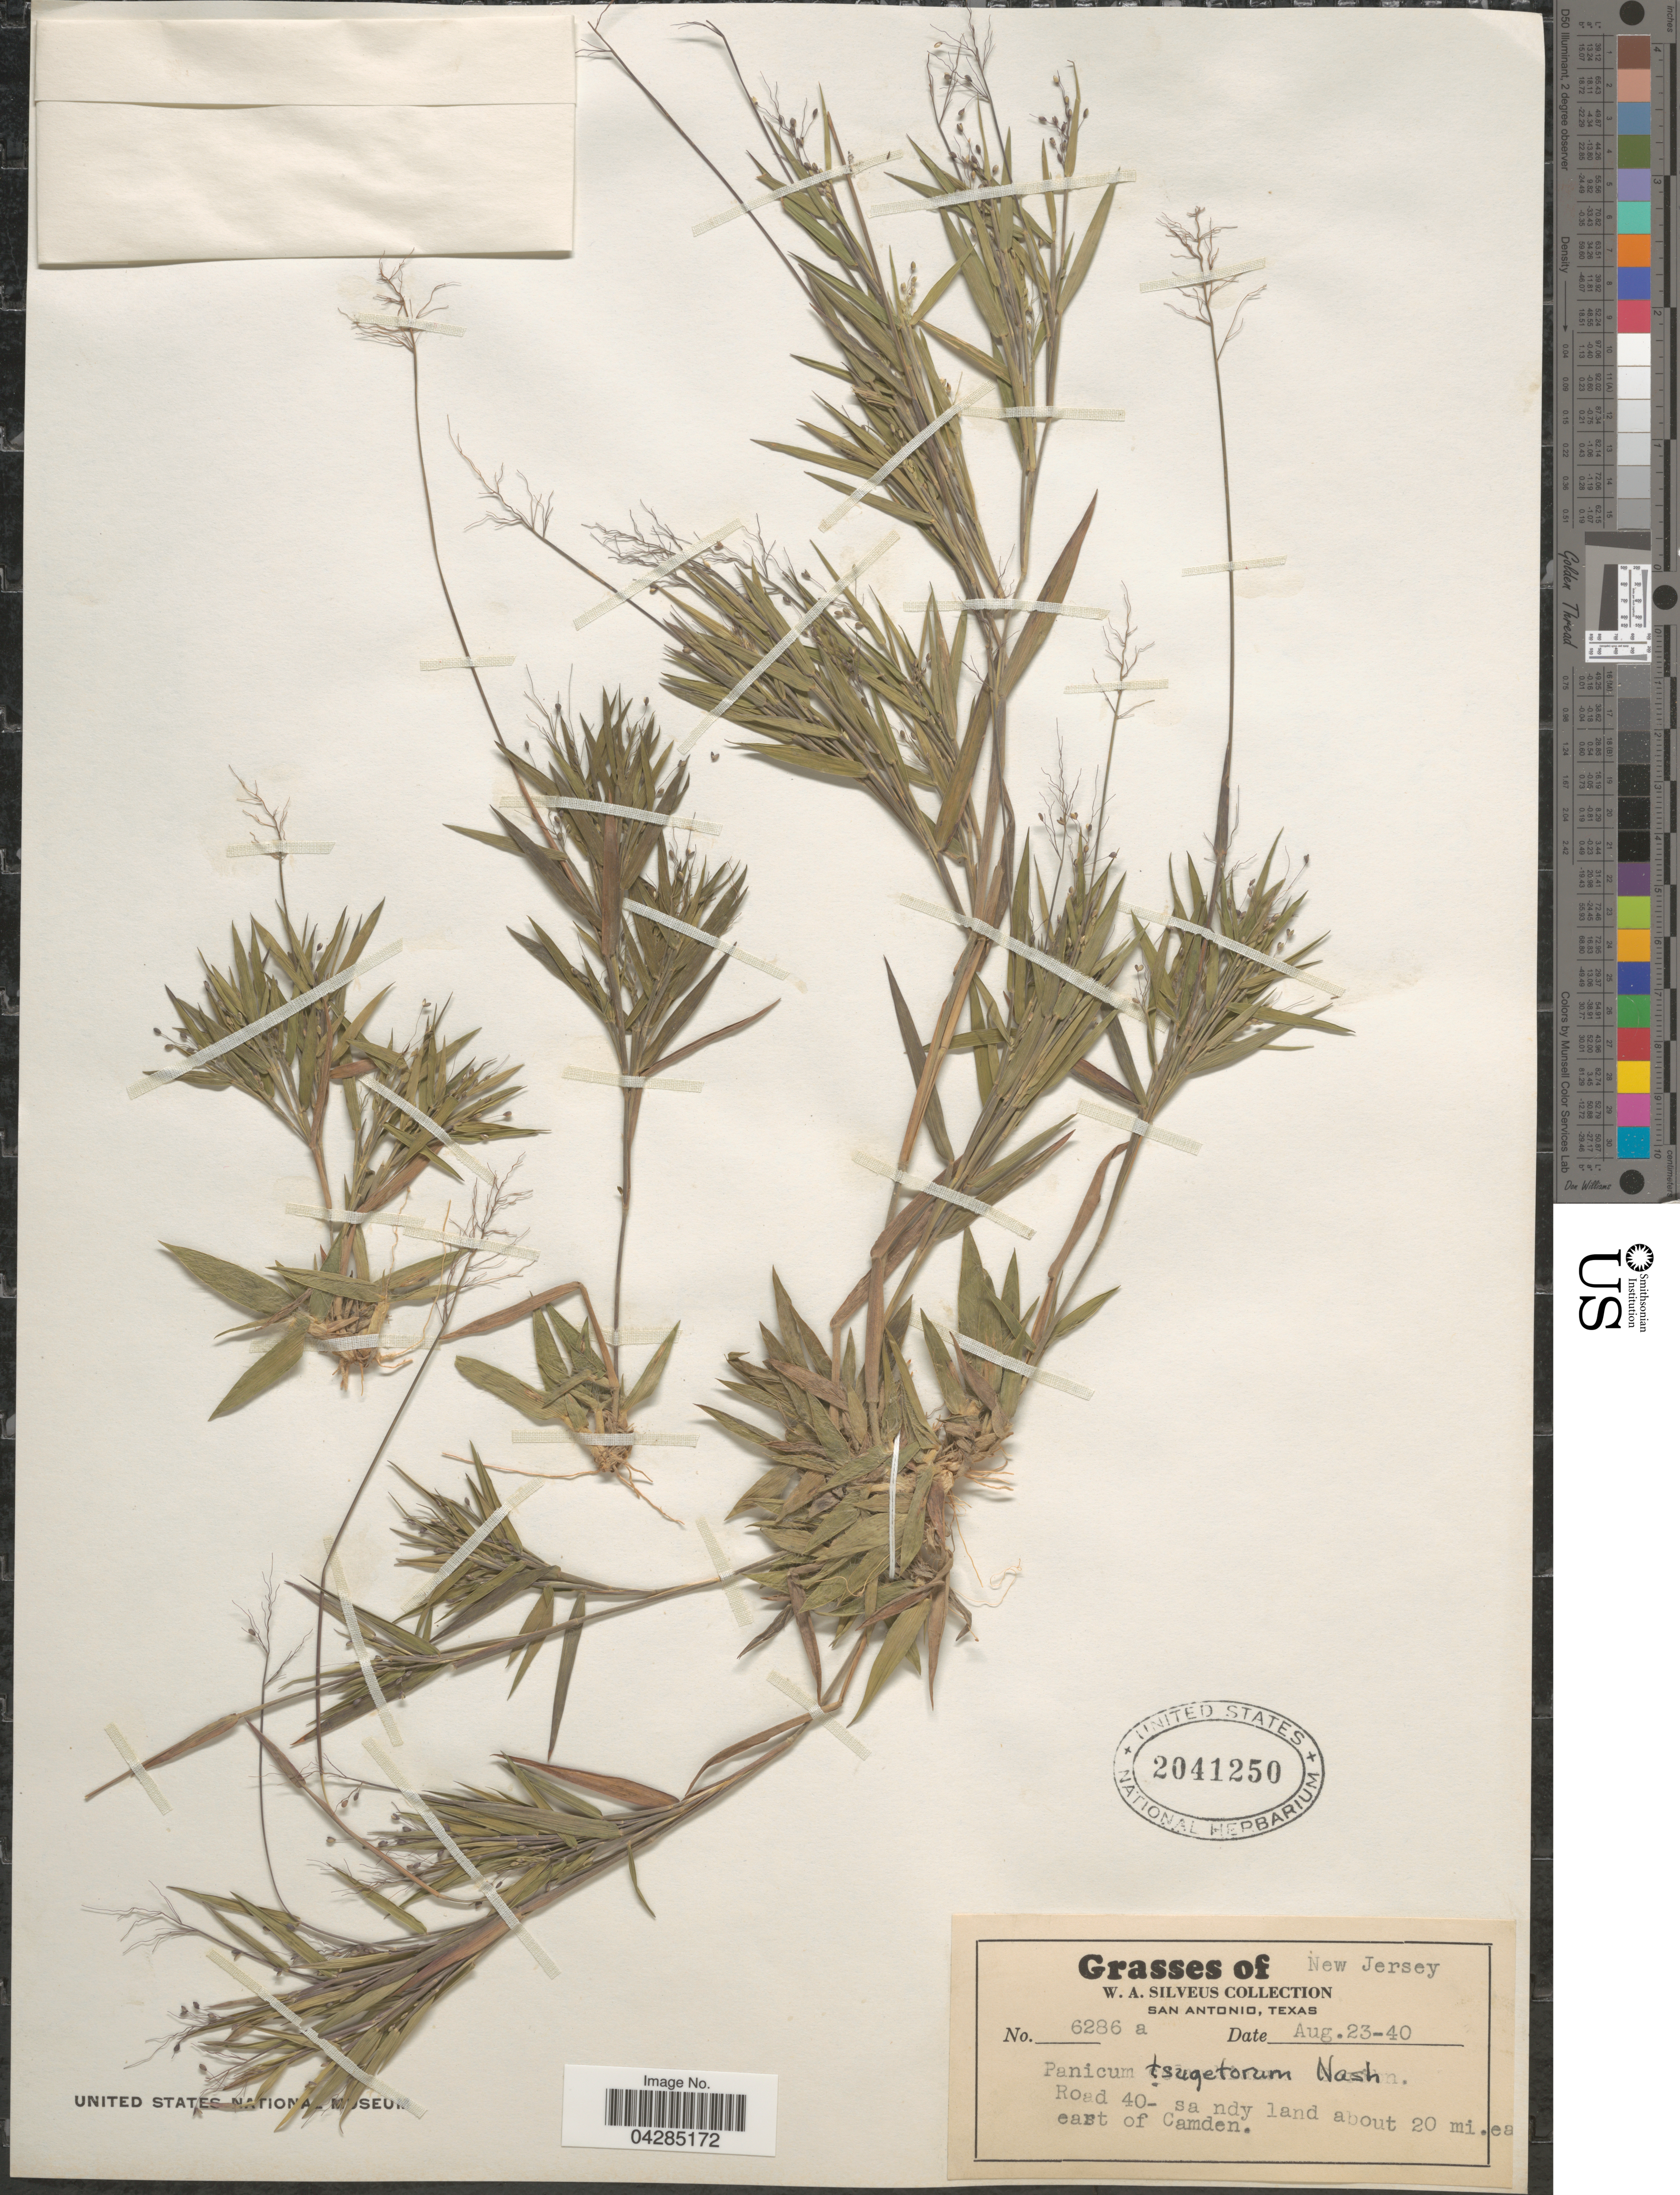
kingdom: Plantae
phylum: Tracheophyta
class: Liliopsida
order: Poales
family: Poaceae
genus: Dichanthelium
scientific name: Dichanthelium portoricense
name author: (Desv. ex Ham.) B.F. Hansen & Wunderlin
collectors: W. Silveus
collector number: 6286a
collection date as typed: Transcribed d/m/y: 23/8/40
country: United States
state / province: New Jersey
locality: Road 40 - sandy land about 20 mi. east of Camden.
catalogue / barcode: US 2041250